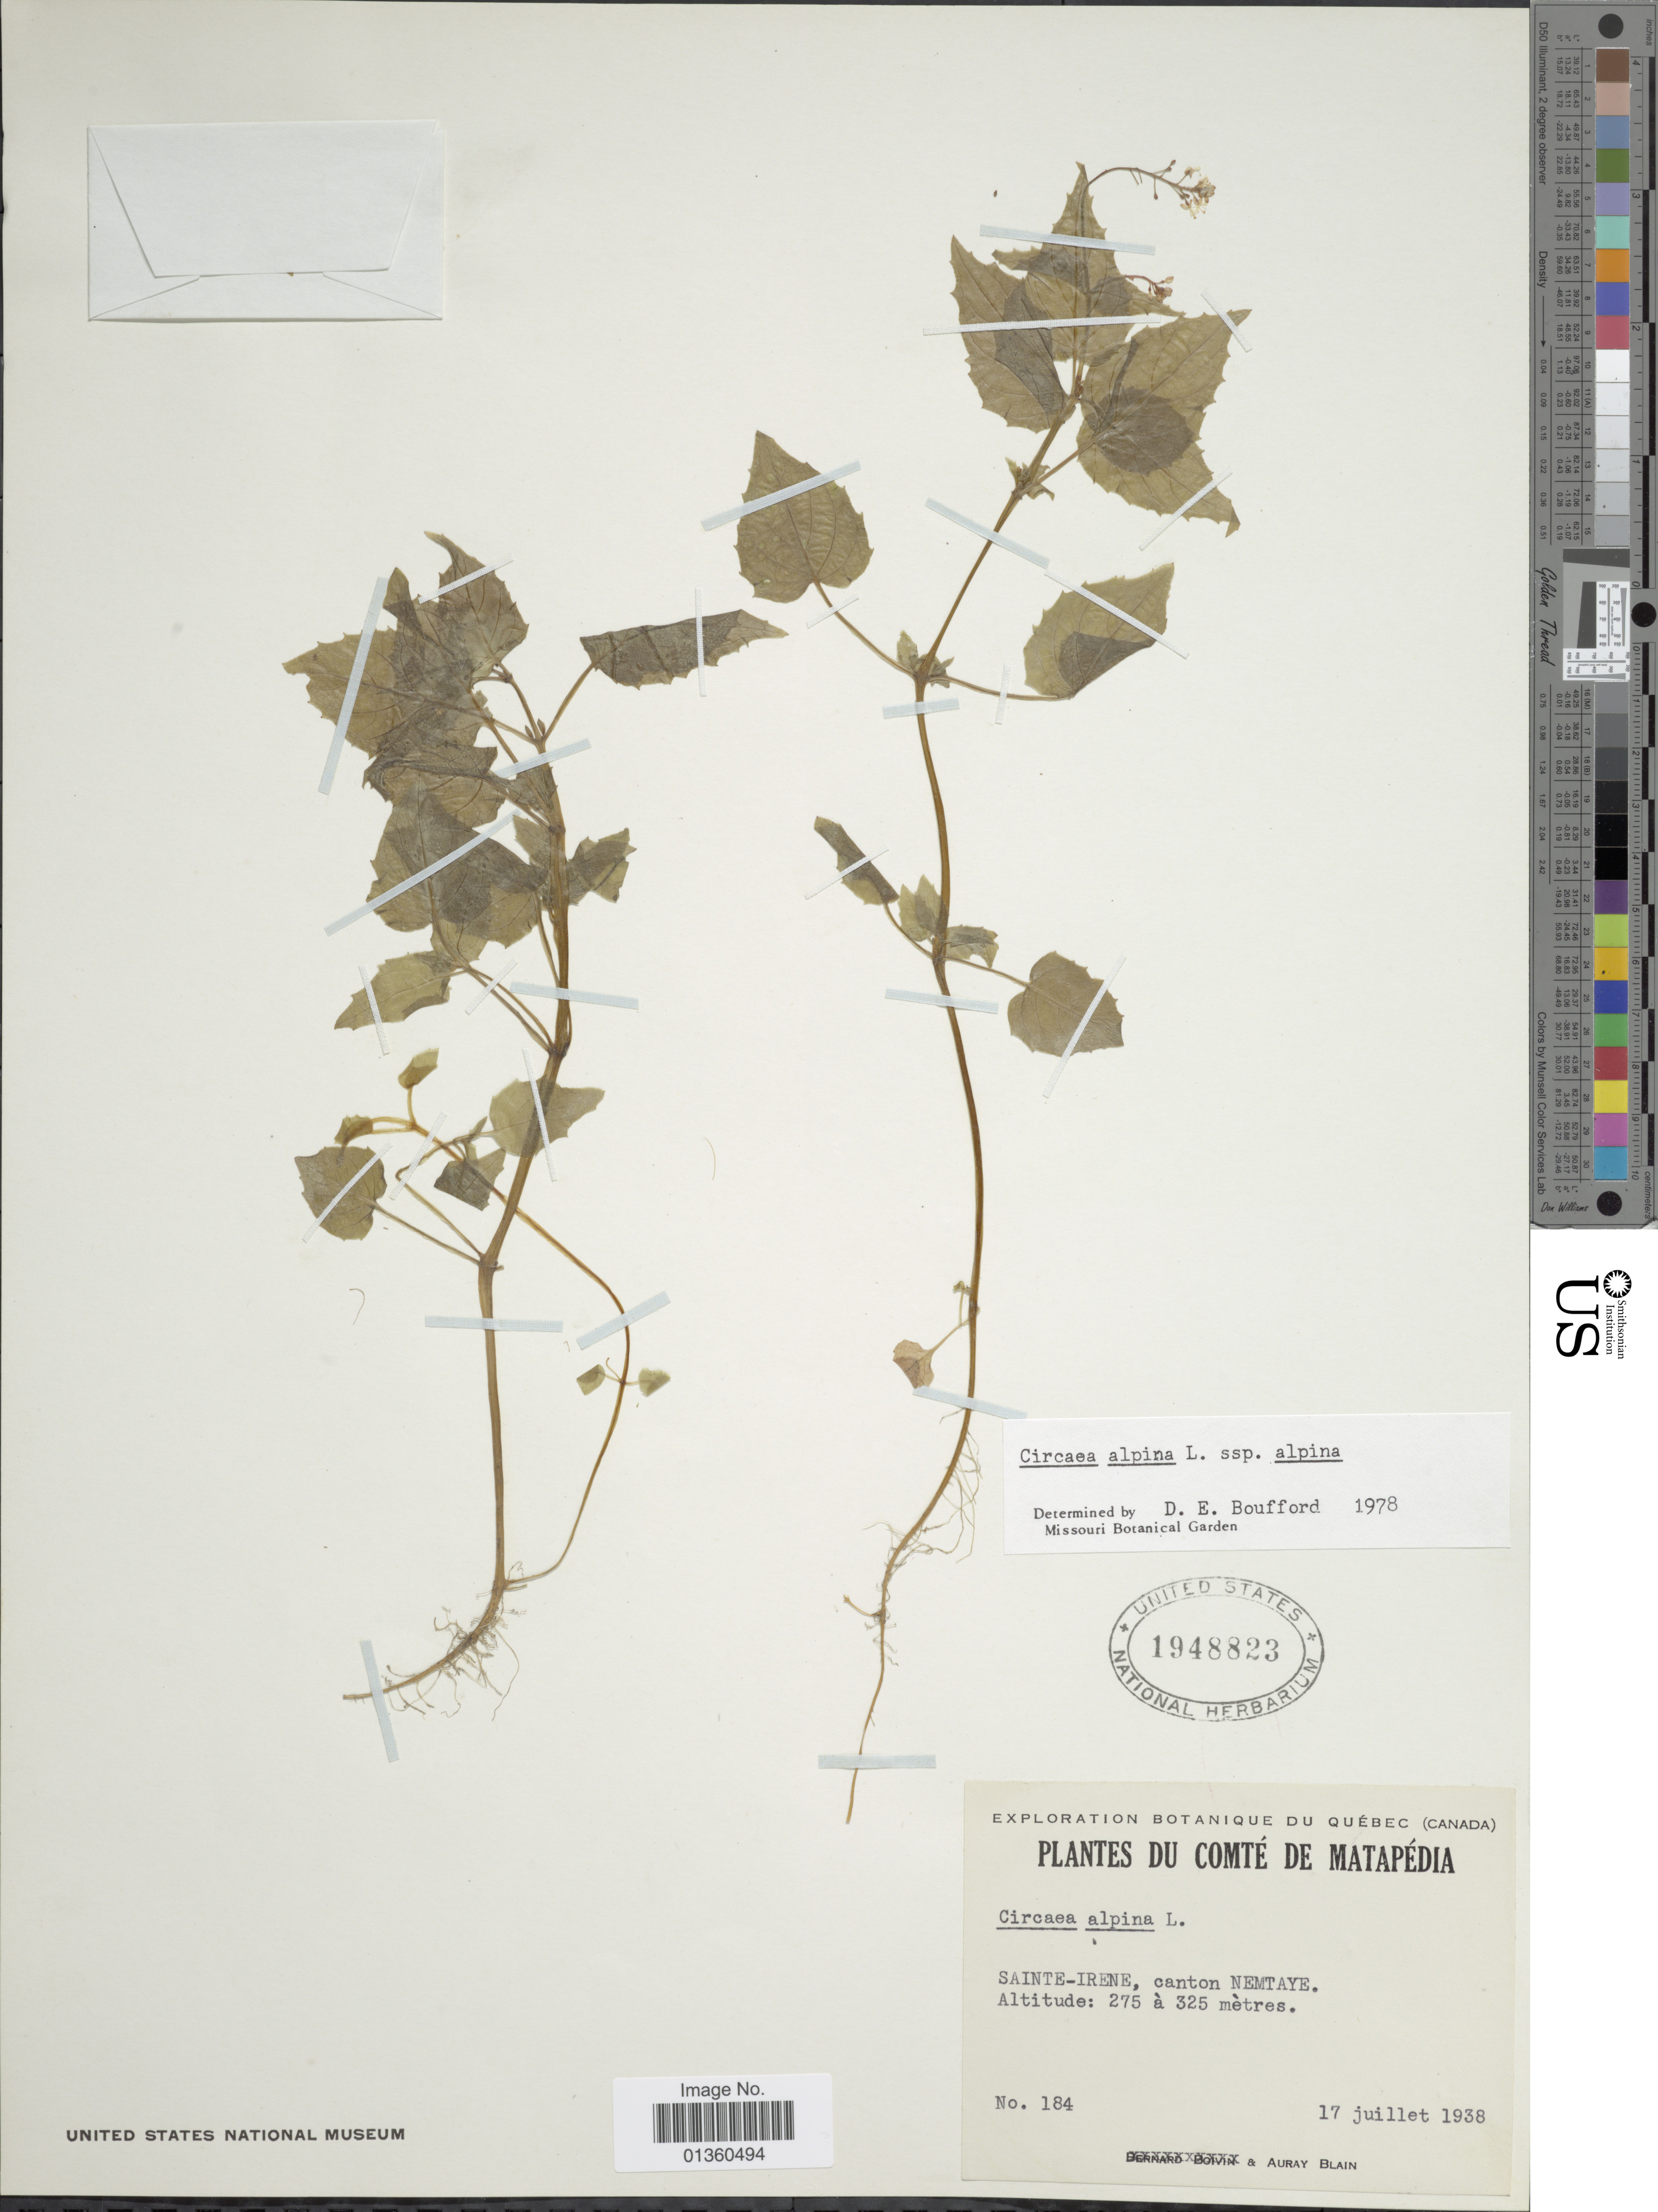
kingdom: Plantae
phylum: Tracheophyta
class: Magnoliopsida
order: Myrtales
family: Onagraceae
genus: Circaea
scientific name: Circaea alpina subsp. alpina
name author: L.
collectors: A. Blain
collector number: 184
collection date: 1938-07-17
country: Canada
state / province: Quebec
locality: Comté de Matapédia, Sainte-Irene, canton Nemtaye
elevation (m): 275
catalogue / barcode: US 1948823